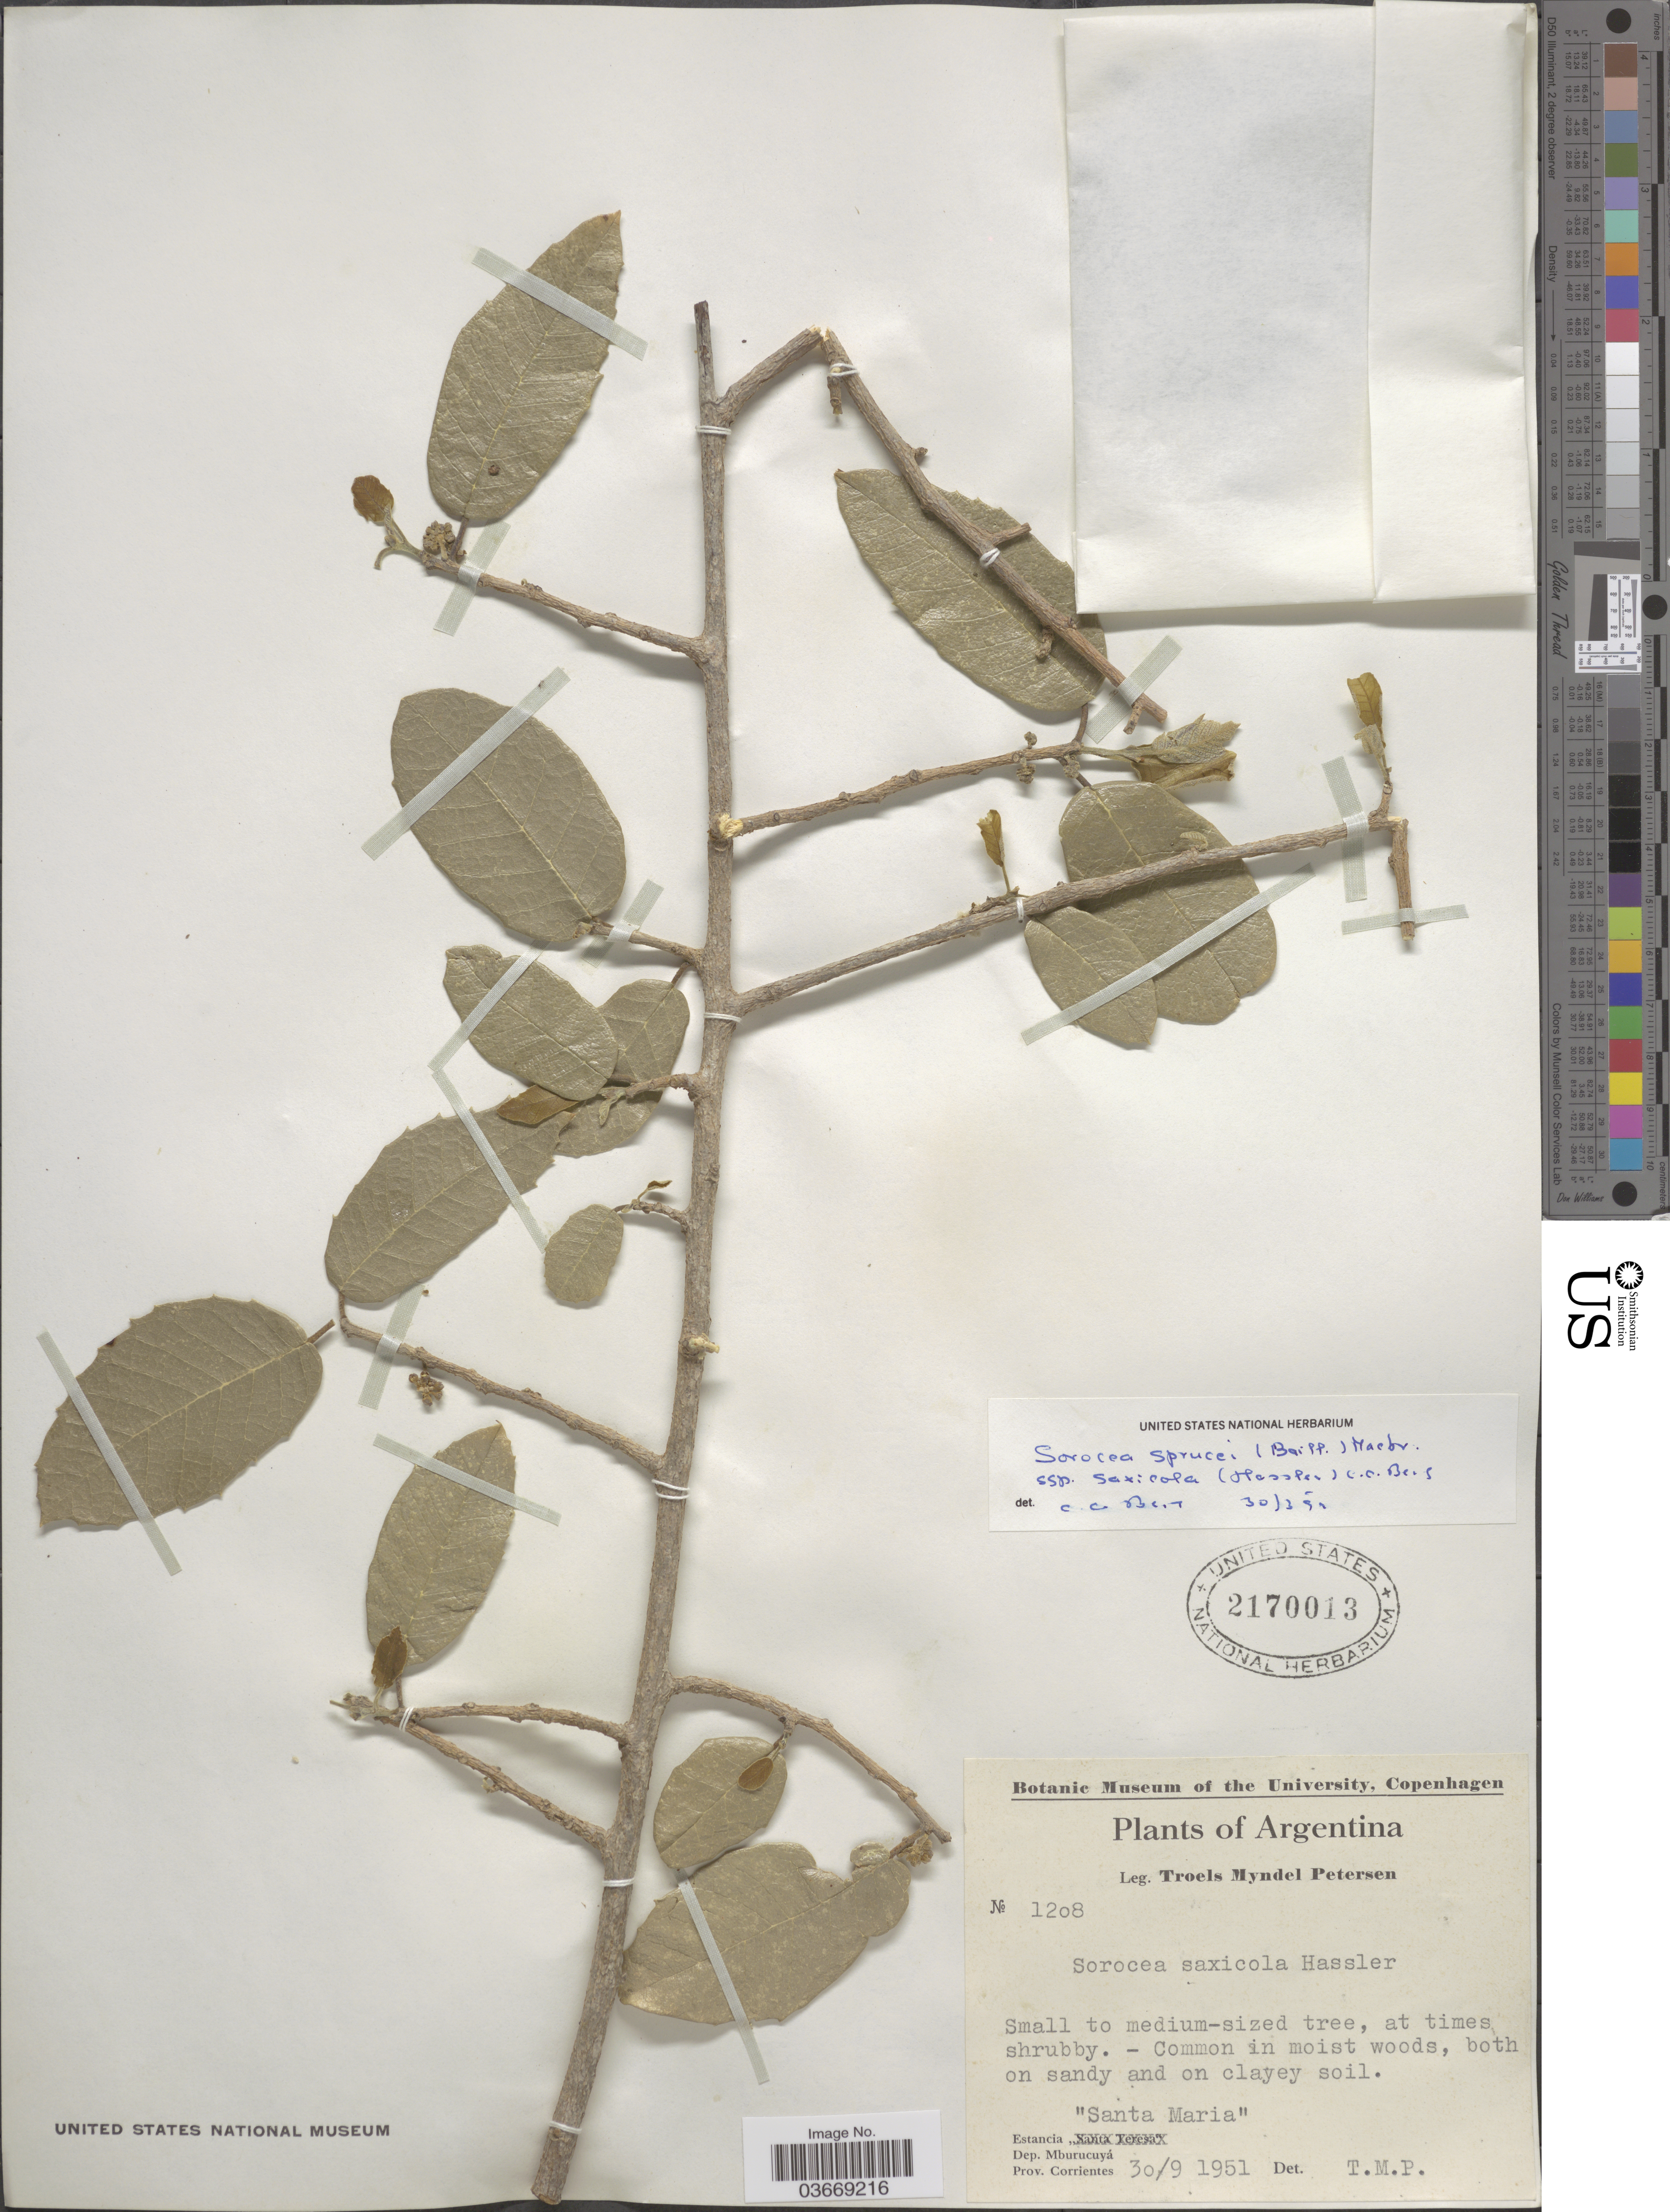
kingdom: Plantae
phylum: Tracheophyta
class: Magnoliopsida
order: Rosales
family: Moraceae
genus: Sorocea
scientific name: Sorocea sprucei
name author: (Baill.) J.F. Macbr.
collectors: T. M. Petersen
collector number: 1208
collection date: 1951-09-30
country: Argentina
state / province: Corrientes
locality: Estancia "Santa Maria", Dep. Mburucuyá.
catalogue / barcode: US 2170013